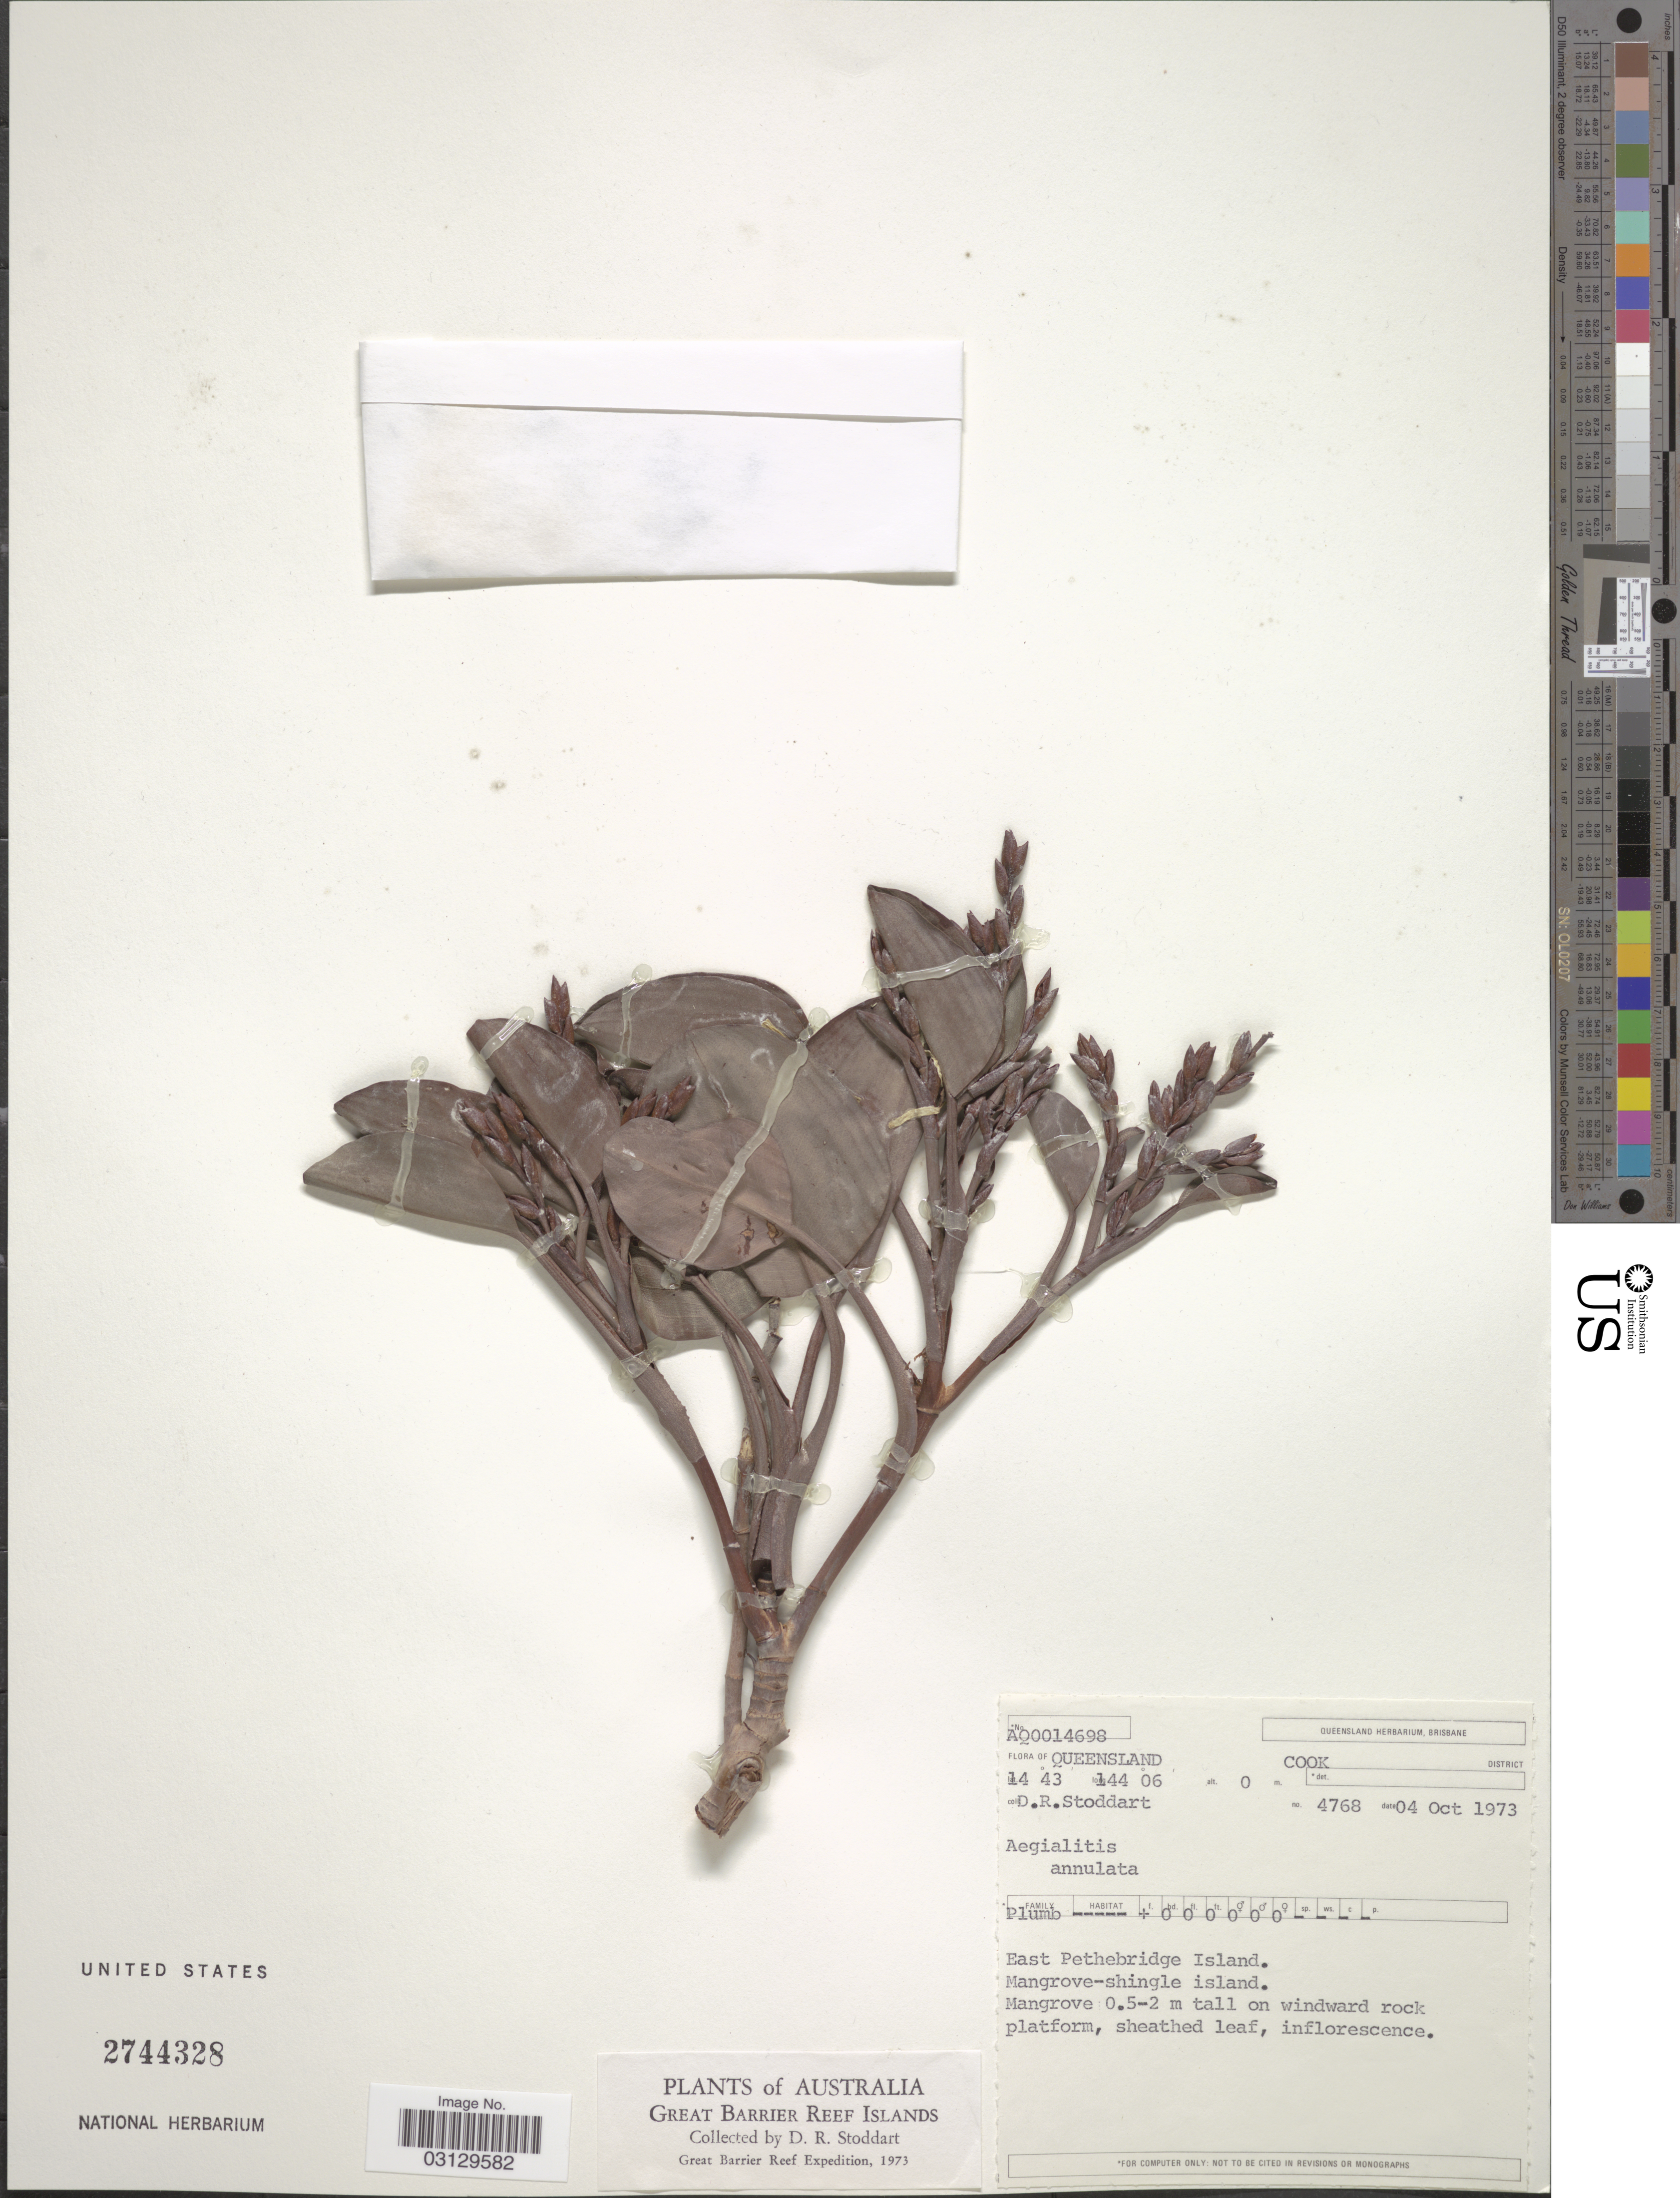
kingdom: Plantae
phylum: Tracheophyta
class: Magnoliopsida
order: Caryophyllales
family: Plumbaginaceae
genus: Aegialitis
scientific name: Aegialitis annulata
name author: R. Br.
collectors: D. R. Stoddart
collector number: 4768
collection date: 1973-10-04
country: Australia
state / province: Queensland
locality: Cook District. East Pethebridge Island. Mangrove-shingle island.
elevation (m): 0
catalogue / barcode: US 2744328